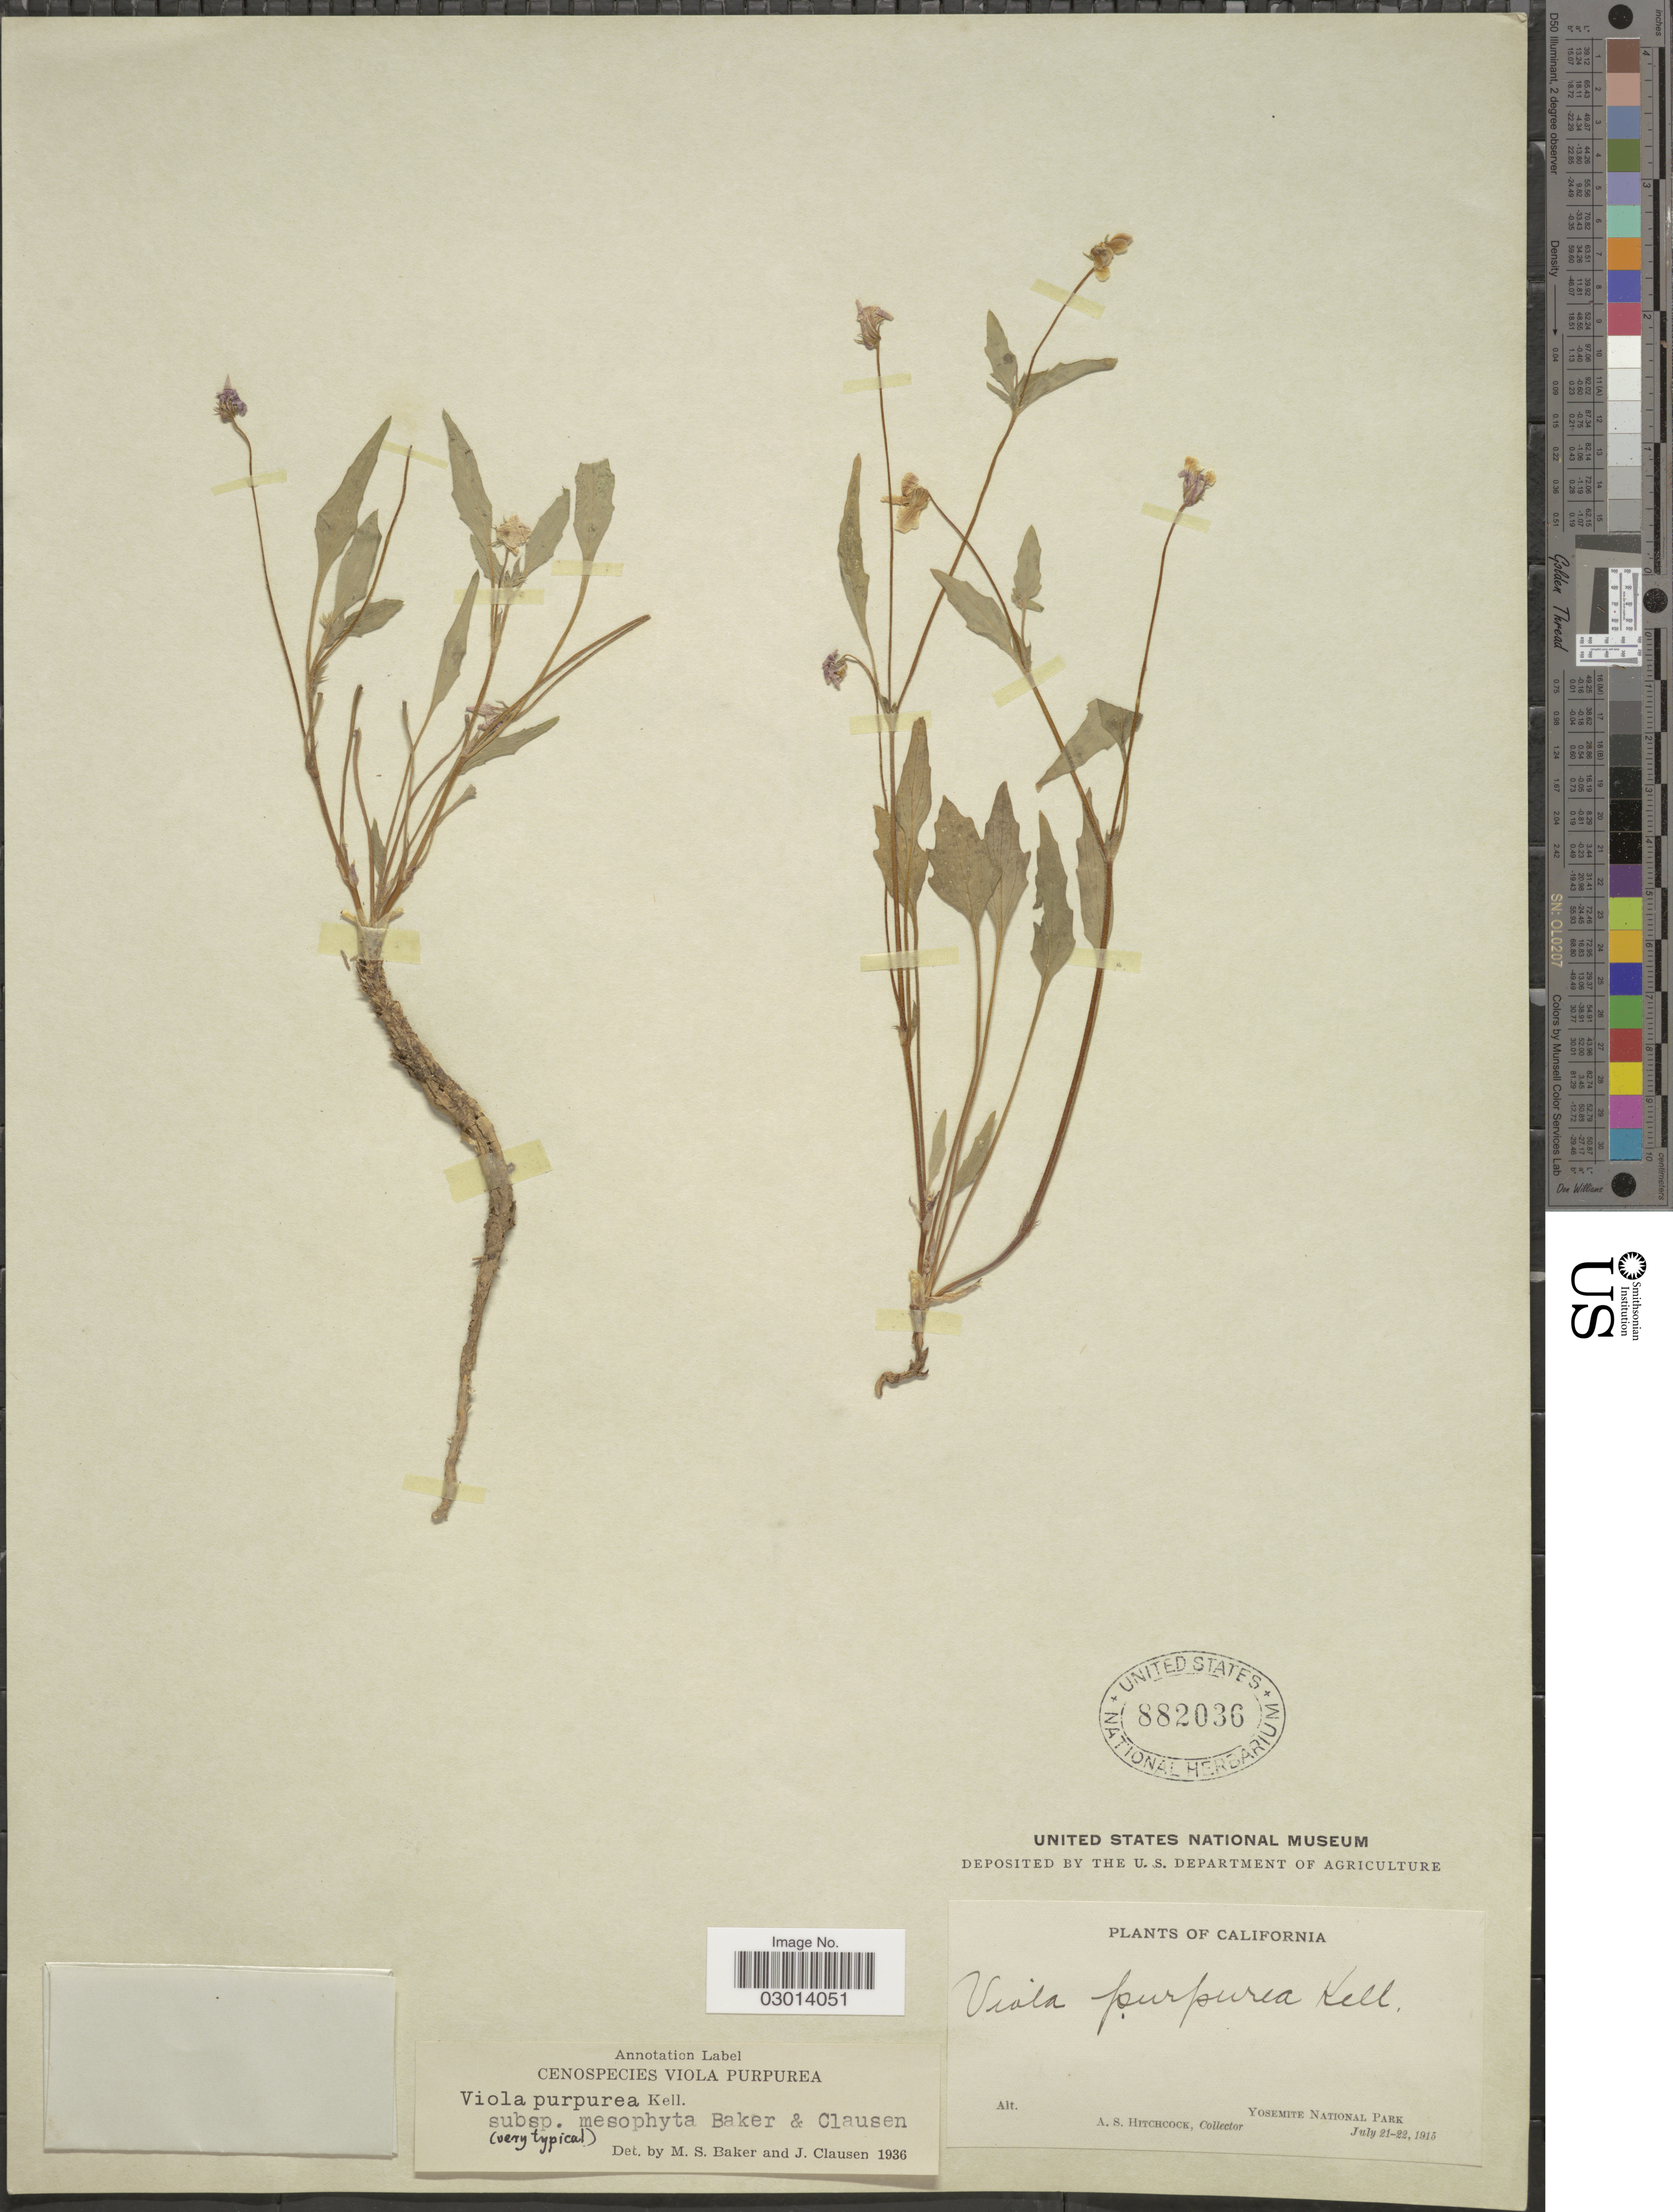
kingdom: Plantae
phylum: Tracheophyta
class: Magnoliopsida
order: Malpighiales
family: Violaceae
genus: Viola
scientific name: Viola purpurea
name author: Kellogg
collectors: A. S. Hitchcock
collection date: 1915-07-21/1915-07-22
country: United States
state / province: California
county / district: Mariposa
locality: Yosemite National Park.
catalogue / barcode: US 882036